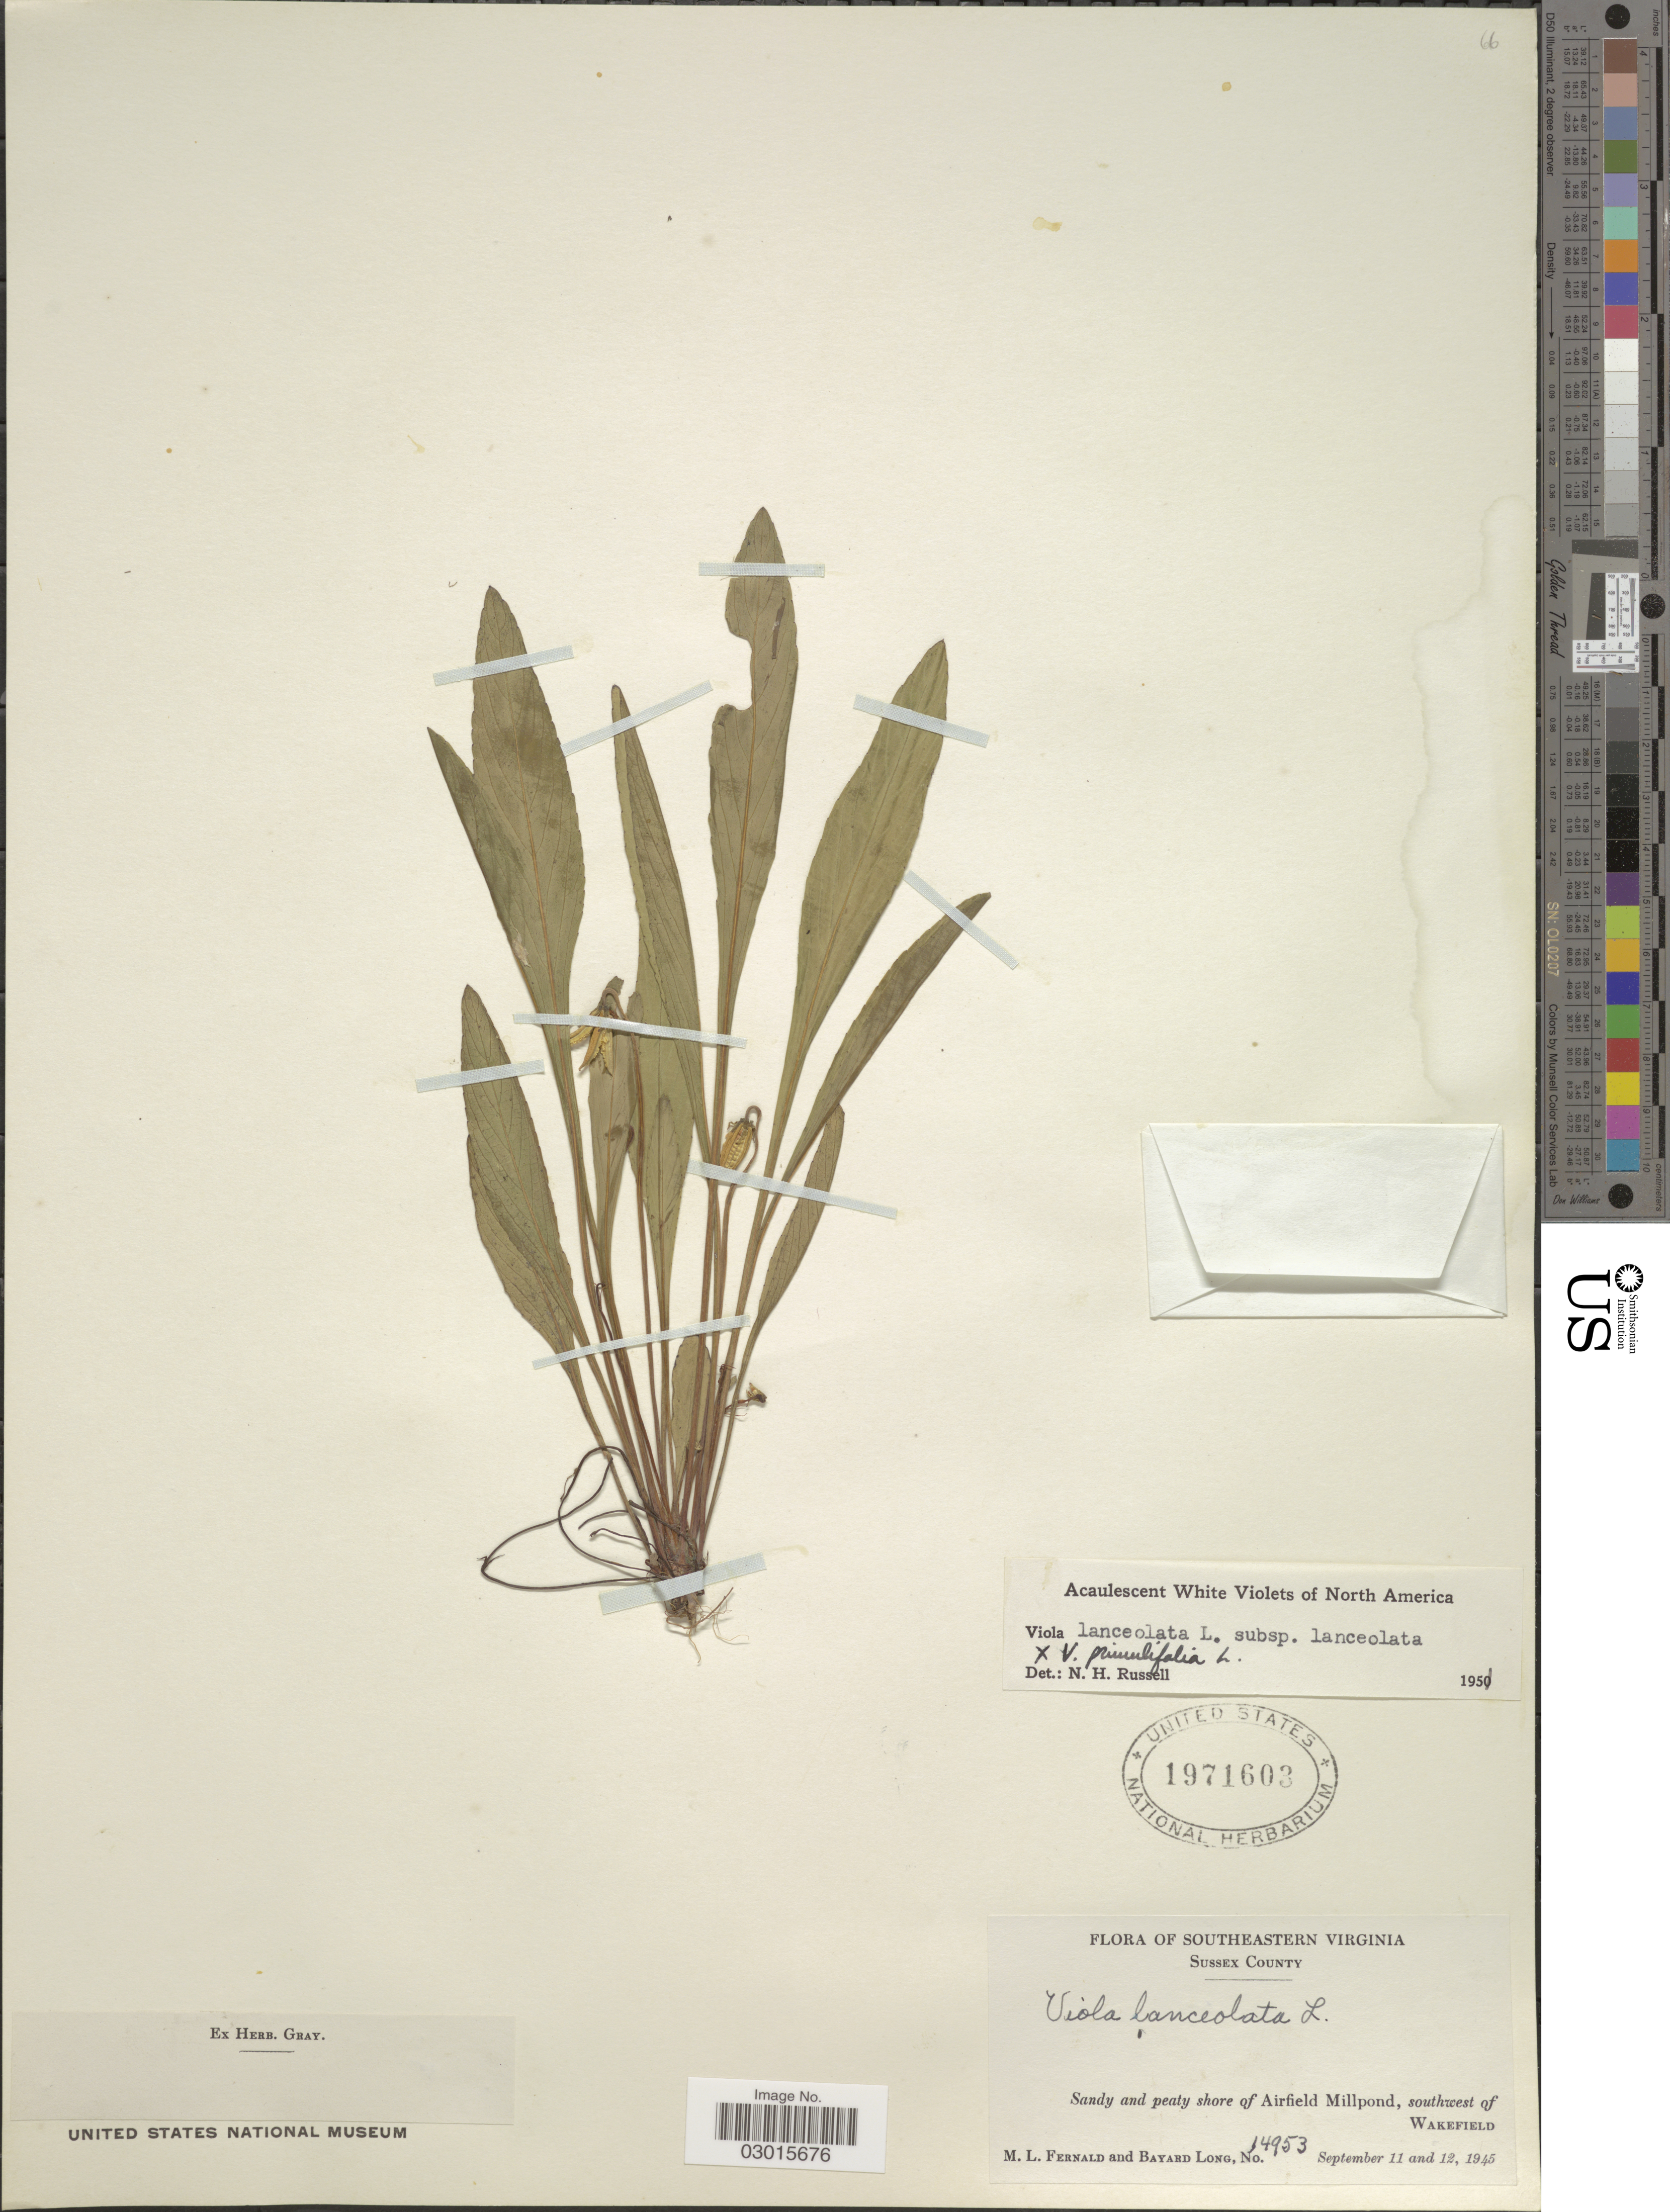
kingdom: Plantae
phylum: Tracheophyta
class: Magnoliopsida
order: Malpighiales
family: Violaceae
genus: Viola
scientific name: Viola lanceolata subsp. lanceolata x V. primulifolia L.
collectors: M. L. Fernald & B. Long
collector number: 14953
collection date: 1945-09-11/1945-09-12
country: United States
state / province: Virginia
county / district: Sussex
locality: Southeastern Virginia. Sussex County. Shore of Airfield Millpond, southwest of Wakefield.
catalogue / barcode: US 1971603